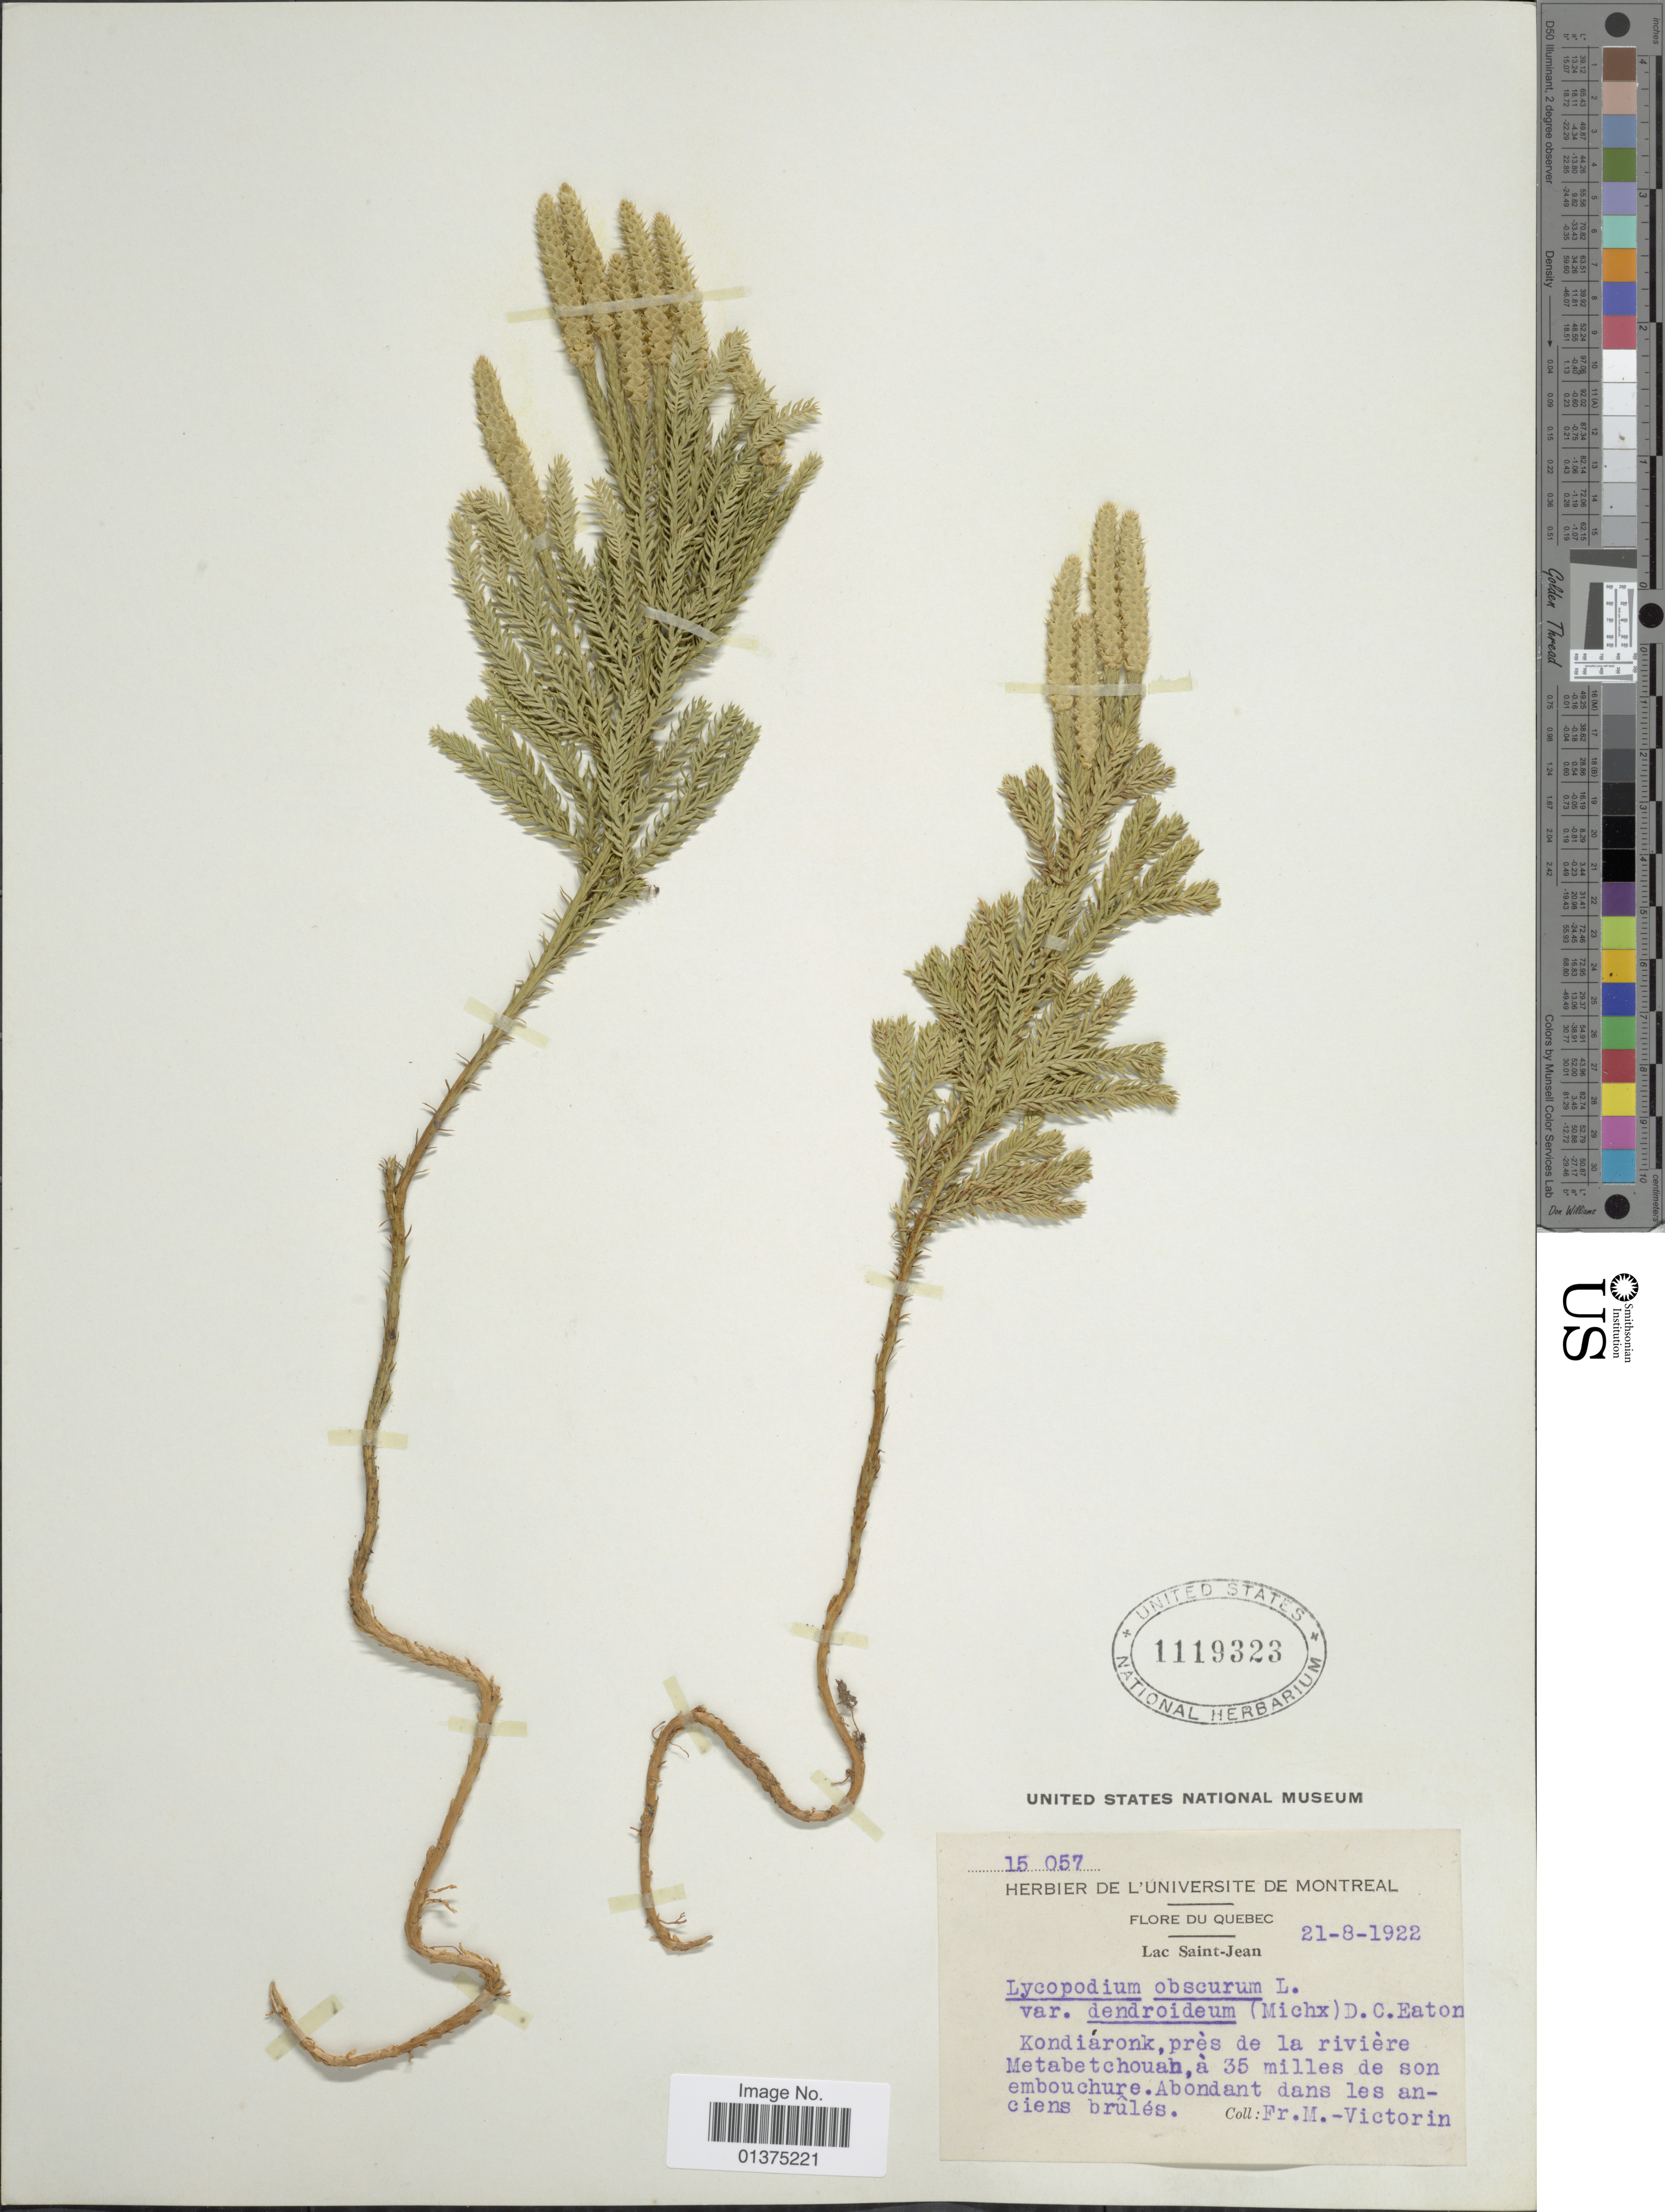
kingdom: Plantae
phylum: Tracheophyta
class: Lycopodiopsida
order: Lycopodiales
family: Lycopodiaceae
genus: Dendrolycopodium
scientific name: Dendrolycopodium dendroideum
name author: (Michx.) A. Haines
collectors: B. Victorin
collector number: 15057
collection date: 1922-08-21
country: Canada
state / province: Quebec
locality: Lac Saint-Jean, Kondiaronk, près de la rivière Metabetchouah, à 35 miles de son embouchure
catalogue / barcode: US 1119323